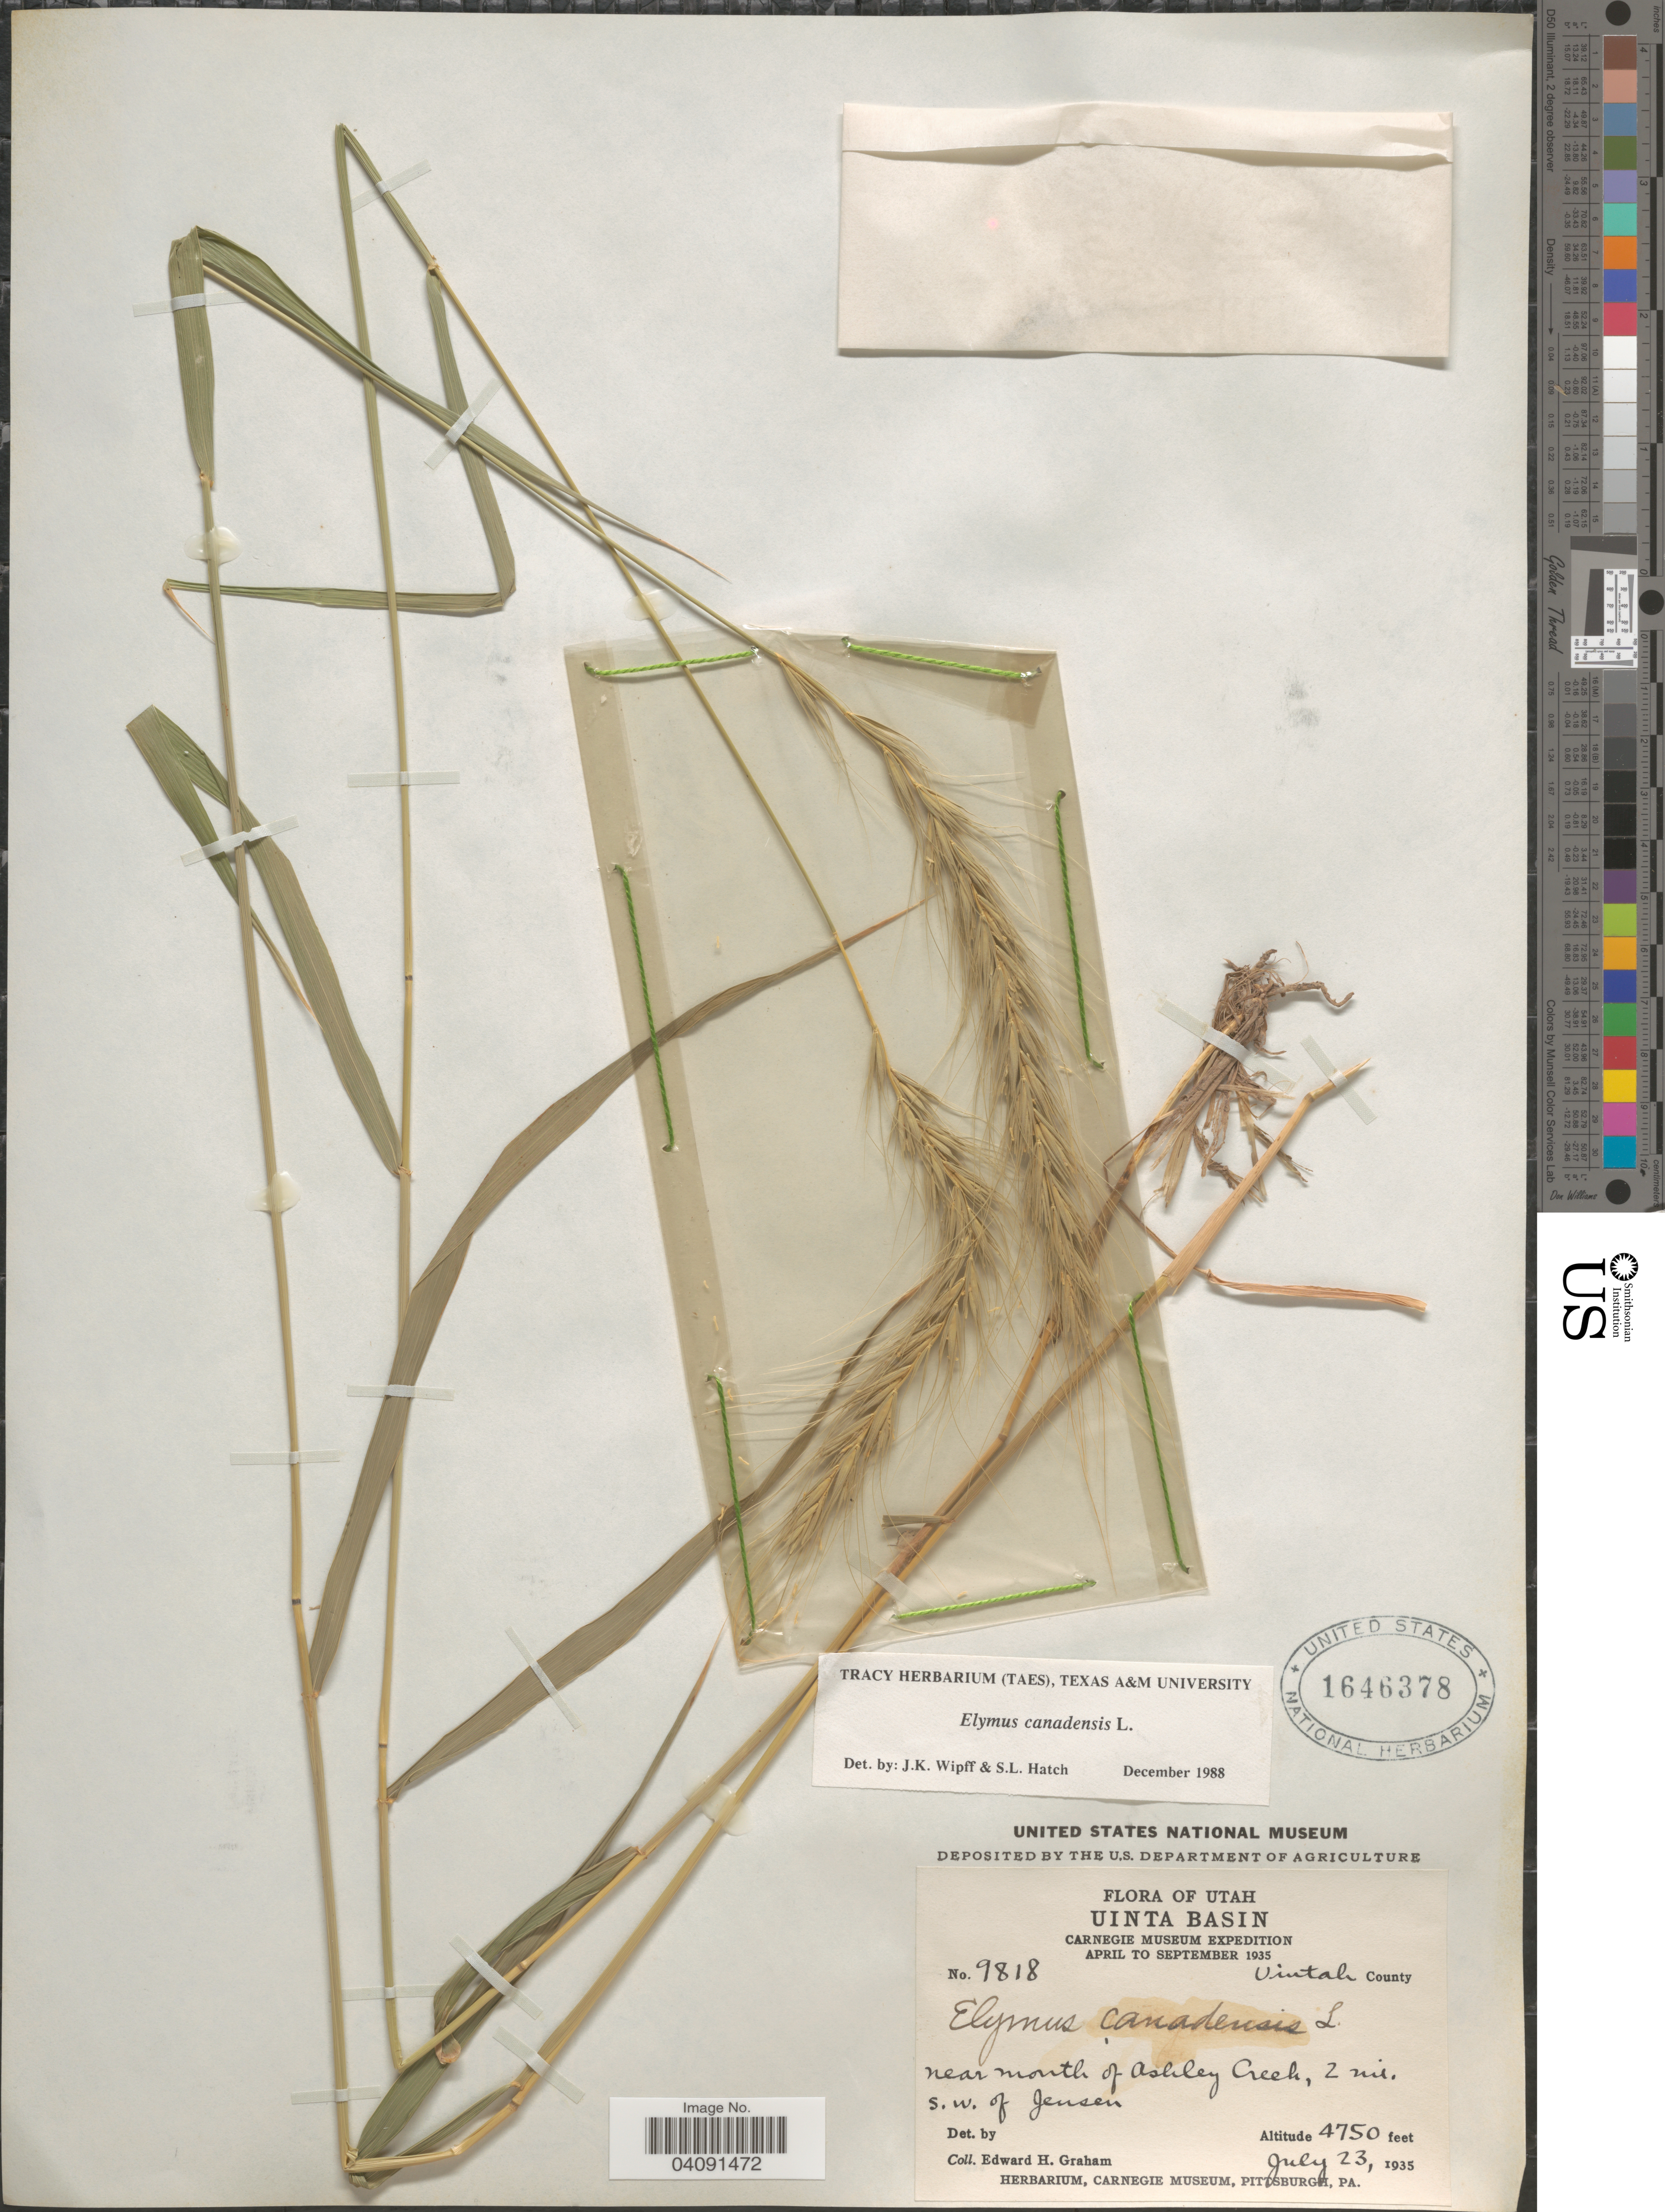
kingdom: Plantae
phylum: Tracheophyta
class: Liliopsida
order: Poales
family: Poaceae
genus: Elymus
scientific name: Elymus canadensis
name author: L.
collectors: E. H. Graham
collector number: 9818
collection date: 1935-07-23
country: United States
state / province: Utah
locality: Uinta Basin. Carnegie Museum Expedition April to September 1935. Uintah County. Nar mouth of Ashley Creek, 2 mi. s.w. of Jensen.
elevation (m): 1448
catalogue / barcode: US 1646378